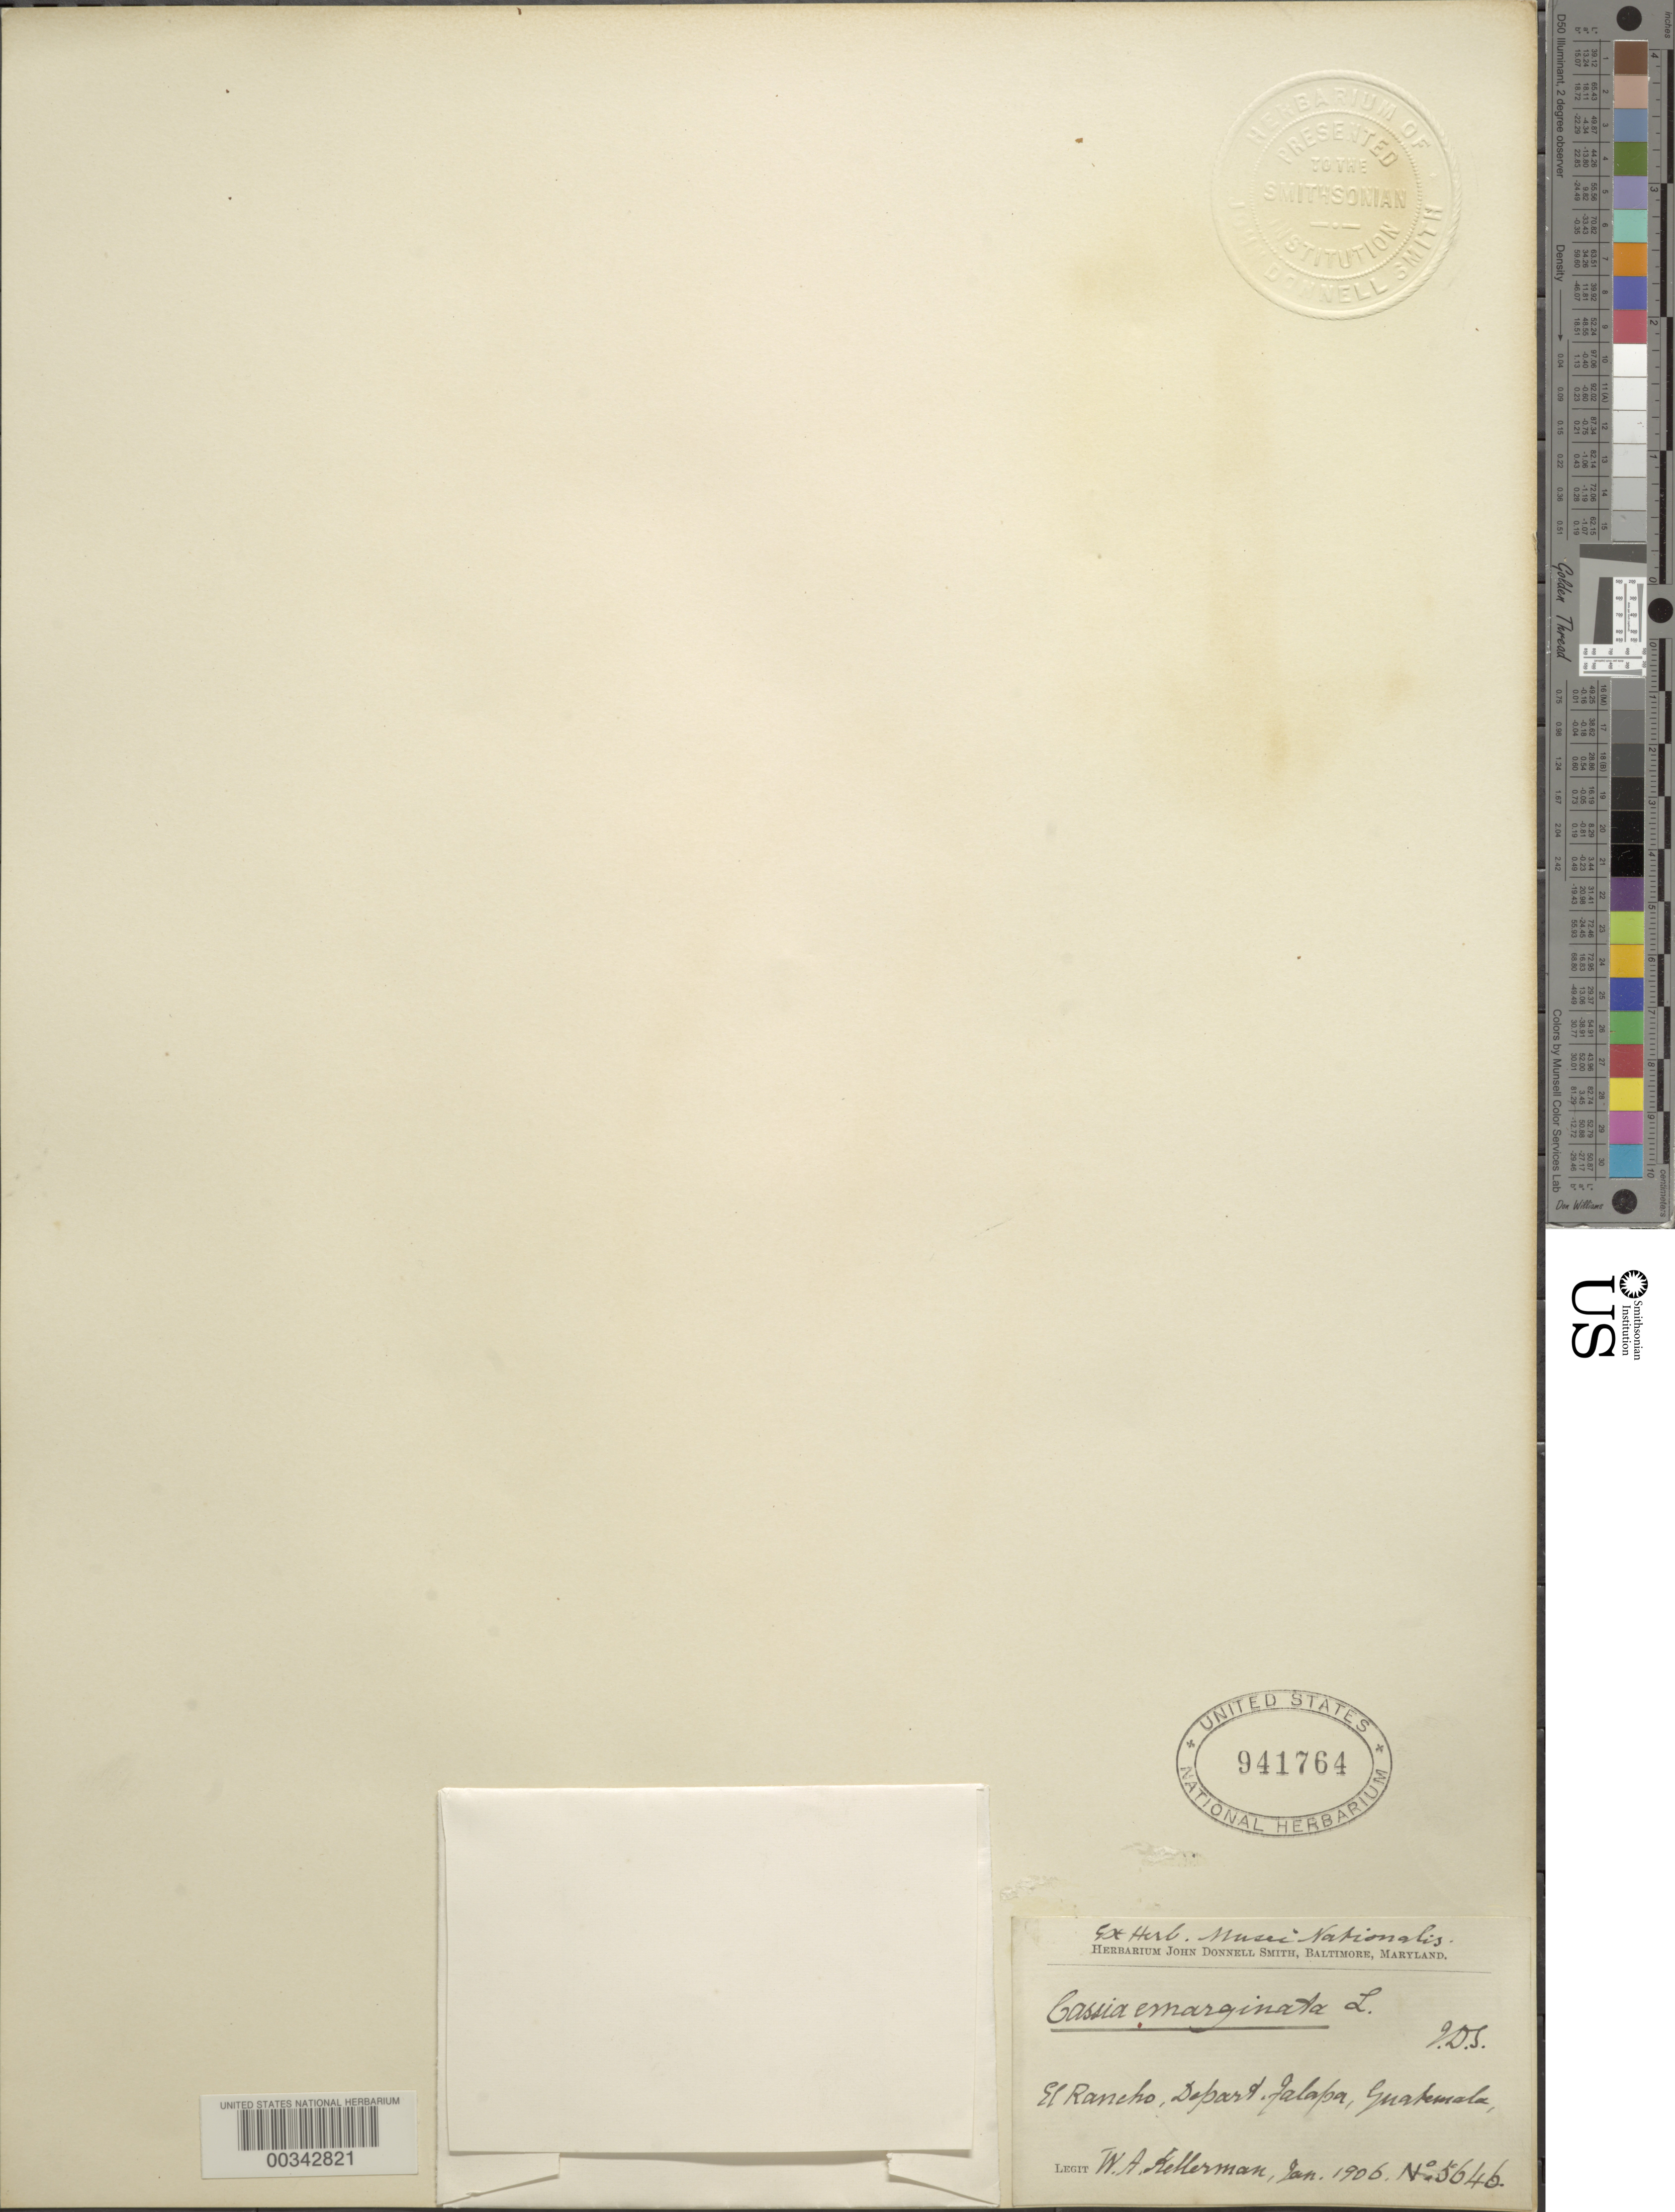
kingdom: Plantae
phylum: Tracheophyta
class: Magnoliopsida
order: Fabales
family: Fabaceae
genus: Senna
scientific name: Senna emarginata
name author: L.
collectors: W. A. Kellerman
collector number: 5646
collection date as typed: Jan 1906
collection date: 1906-01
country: Guatemala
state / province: Jalapa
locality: El Rancho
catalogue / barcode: US 941764